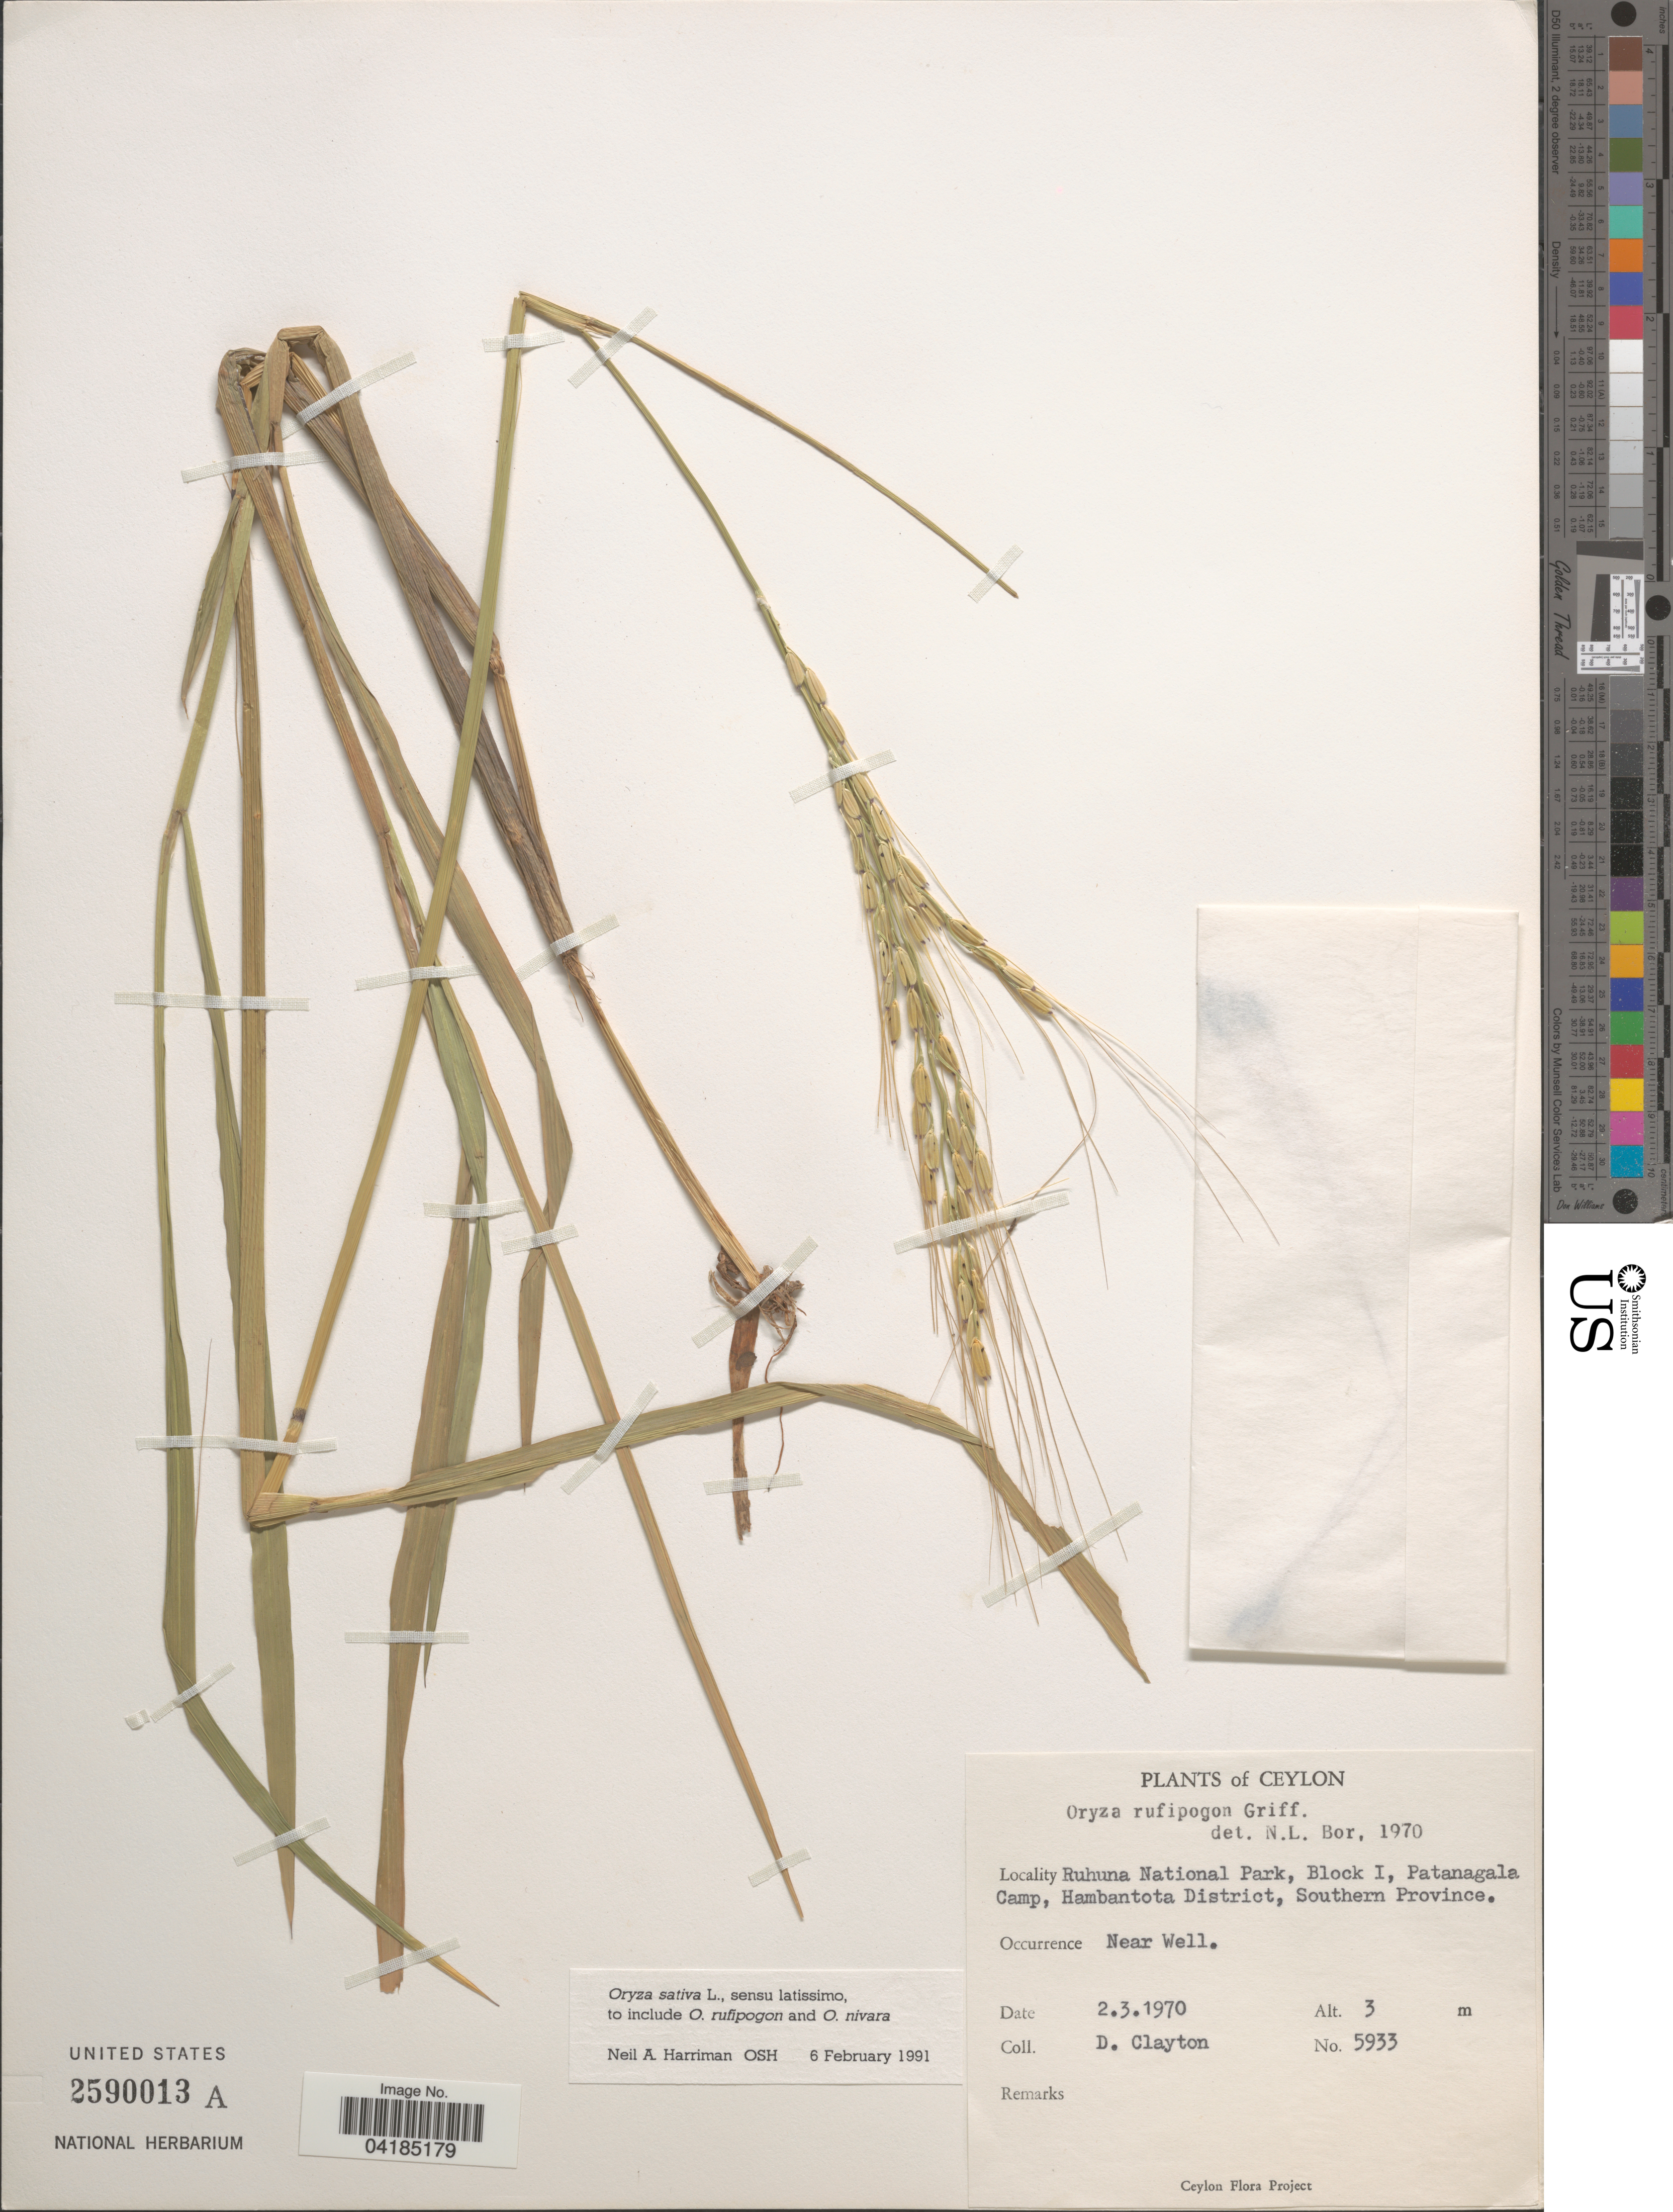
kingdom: Plantae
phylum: Tracheophyta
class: Liliopsida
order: Poales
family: Poaceae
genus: Oryza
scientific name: Oryza sativa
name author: L.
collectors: D. Clayton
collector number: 5933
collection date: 1970-03-02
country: Sri Lanka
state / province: Southern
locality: Ceylon. Ruhuna National Park, Block I, Patanagala Camp, Hambantota District.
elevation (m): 3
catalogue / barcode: US 2590013A